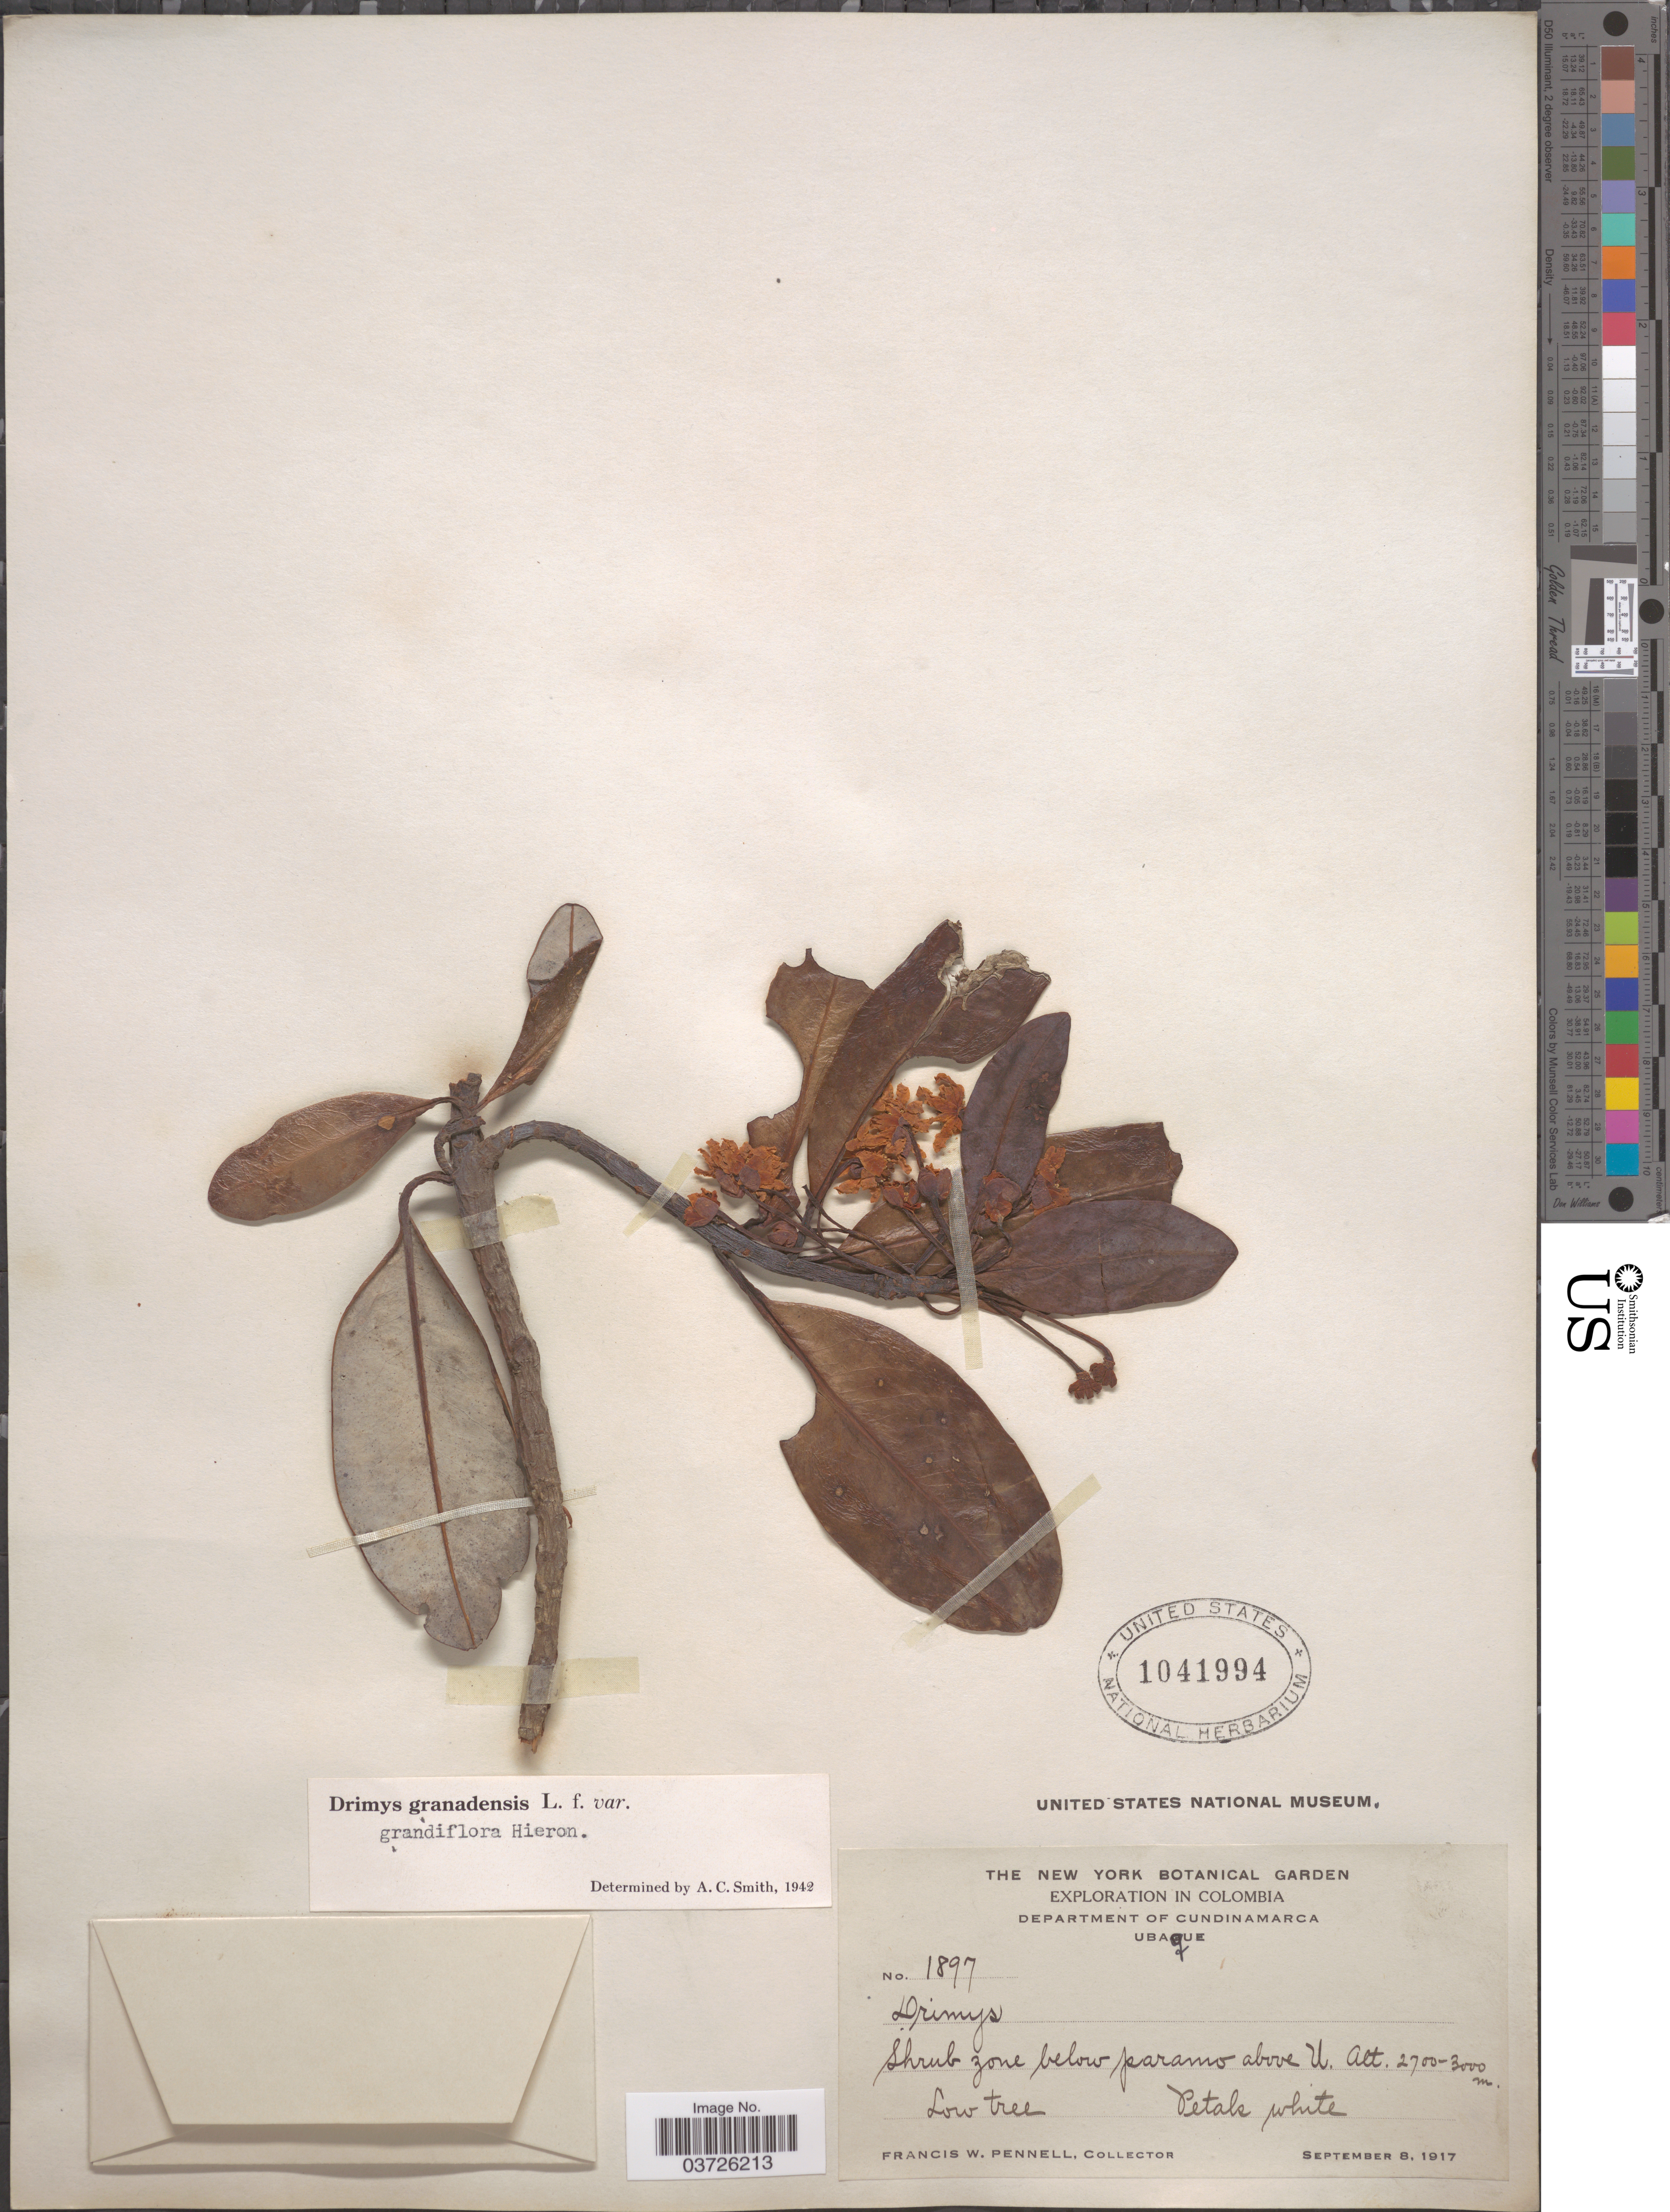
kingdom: Plantae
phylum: Tracheophyta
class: Magnoliopsida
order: Canellales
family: Winteraceae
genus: Drimys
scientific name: Drimys granadensis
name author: L. f.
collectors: F. W. Pennell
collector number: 1897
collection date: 1917-09-08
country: Colombia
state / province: Cundinamarca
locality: Department of Cundinamarca. Ubaque. Shrub zone below paramo above U.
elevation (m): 2700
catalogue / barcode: US 1041994